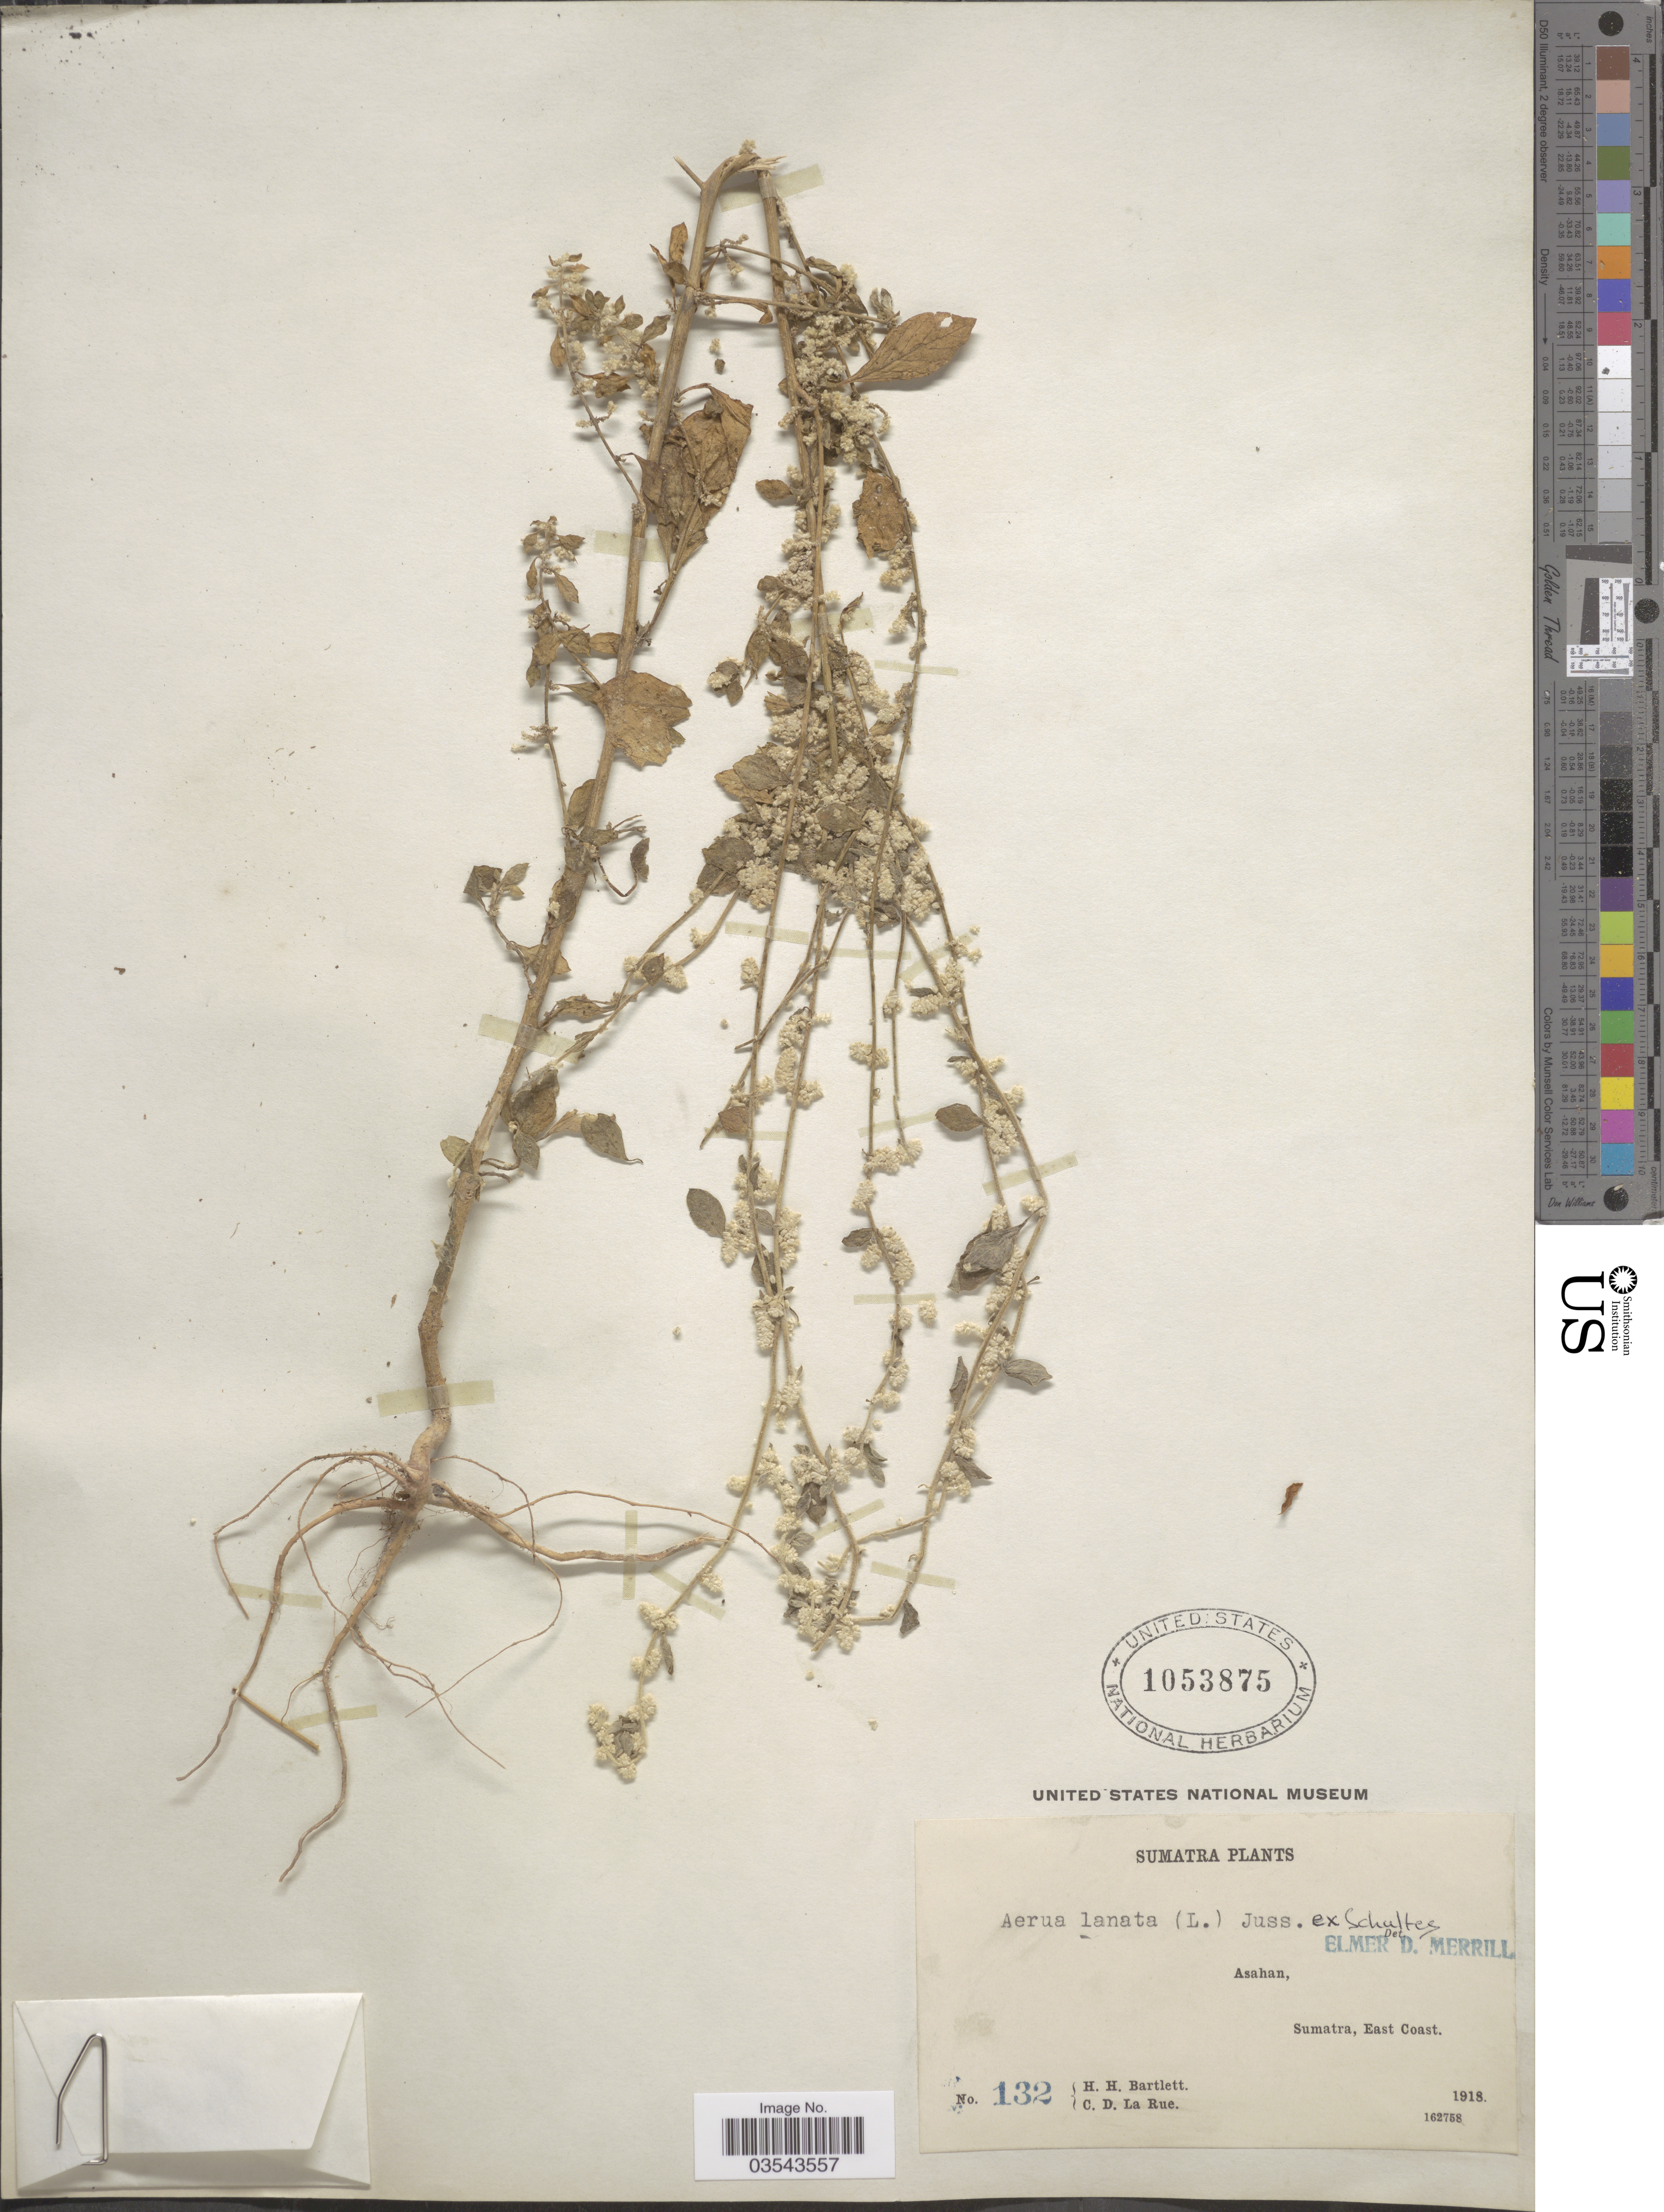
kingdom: Plantae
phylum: Tracheophyta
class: Magnoliopsida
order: Caryophyllales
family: Amaranthaceae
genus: Aerva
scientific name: Aerva lanata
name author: (L.) Schult.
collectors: H. H. Bartlett & C. La Rue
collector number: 132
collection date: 1918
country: Indonesia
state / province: Sumatra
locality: Asahan, East Coast.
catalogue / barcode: US 1053875